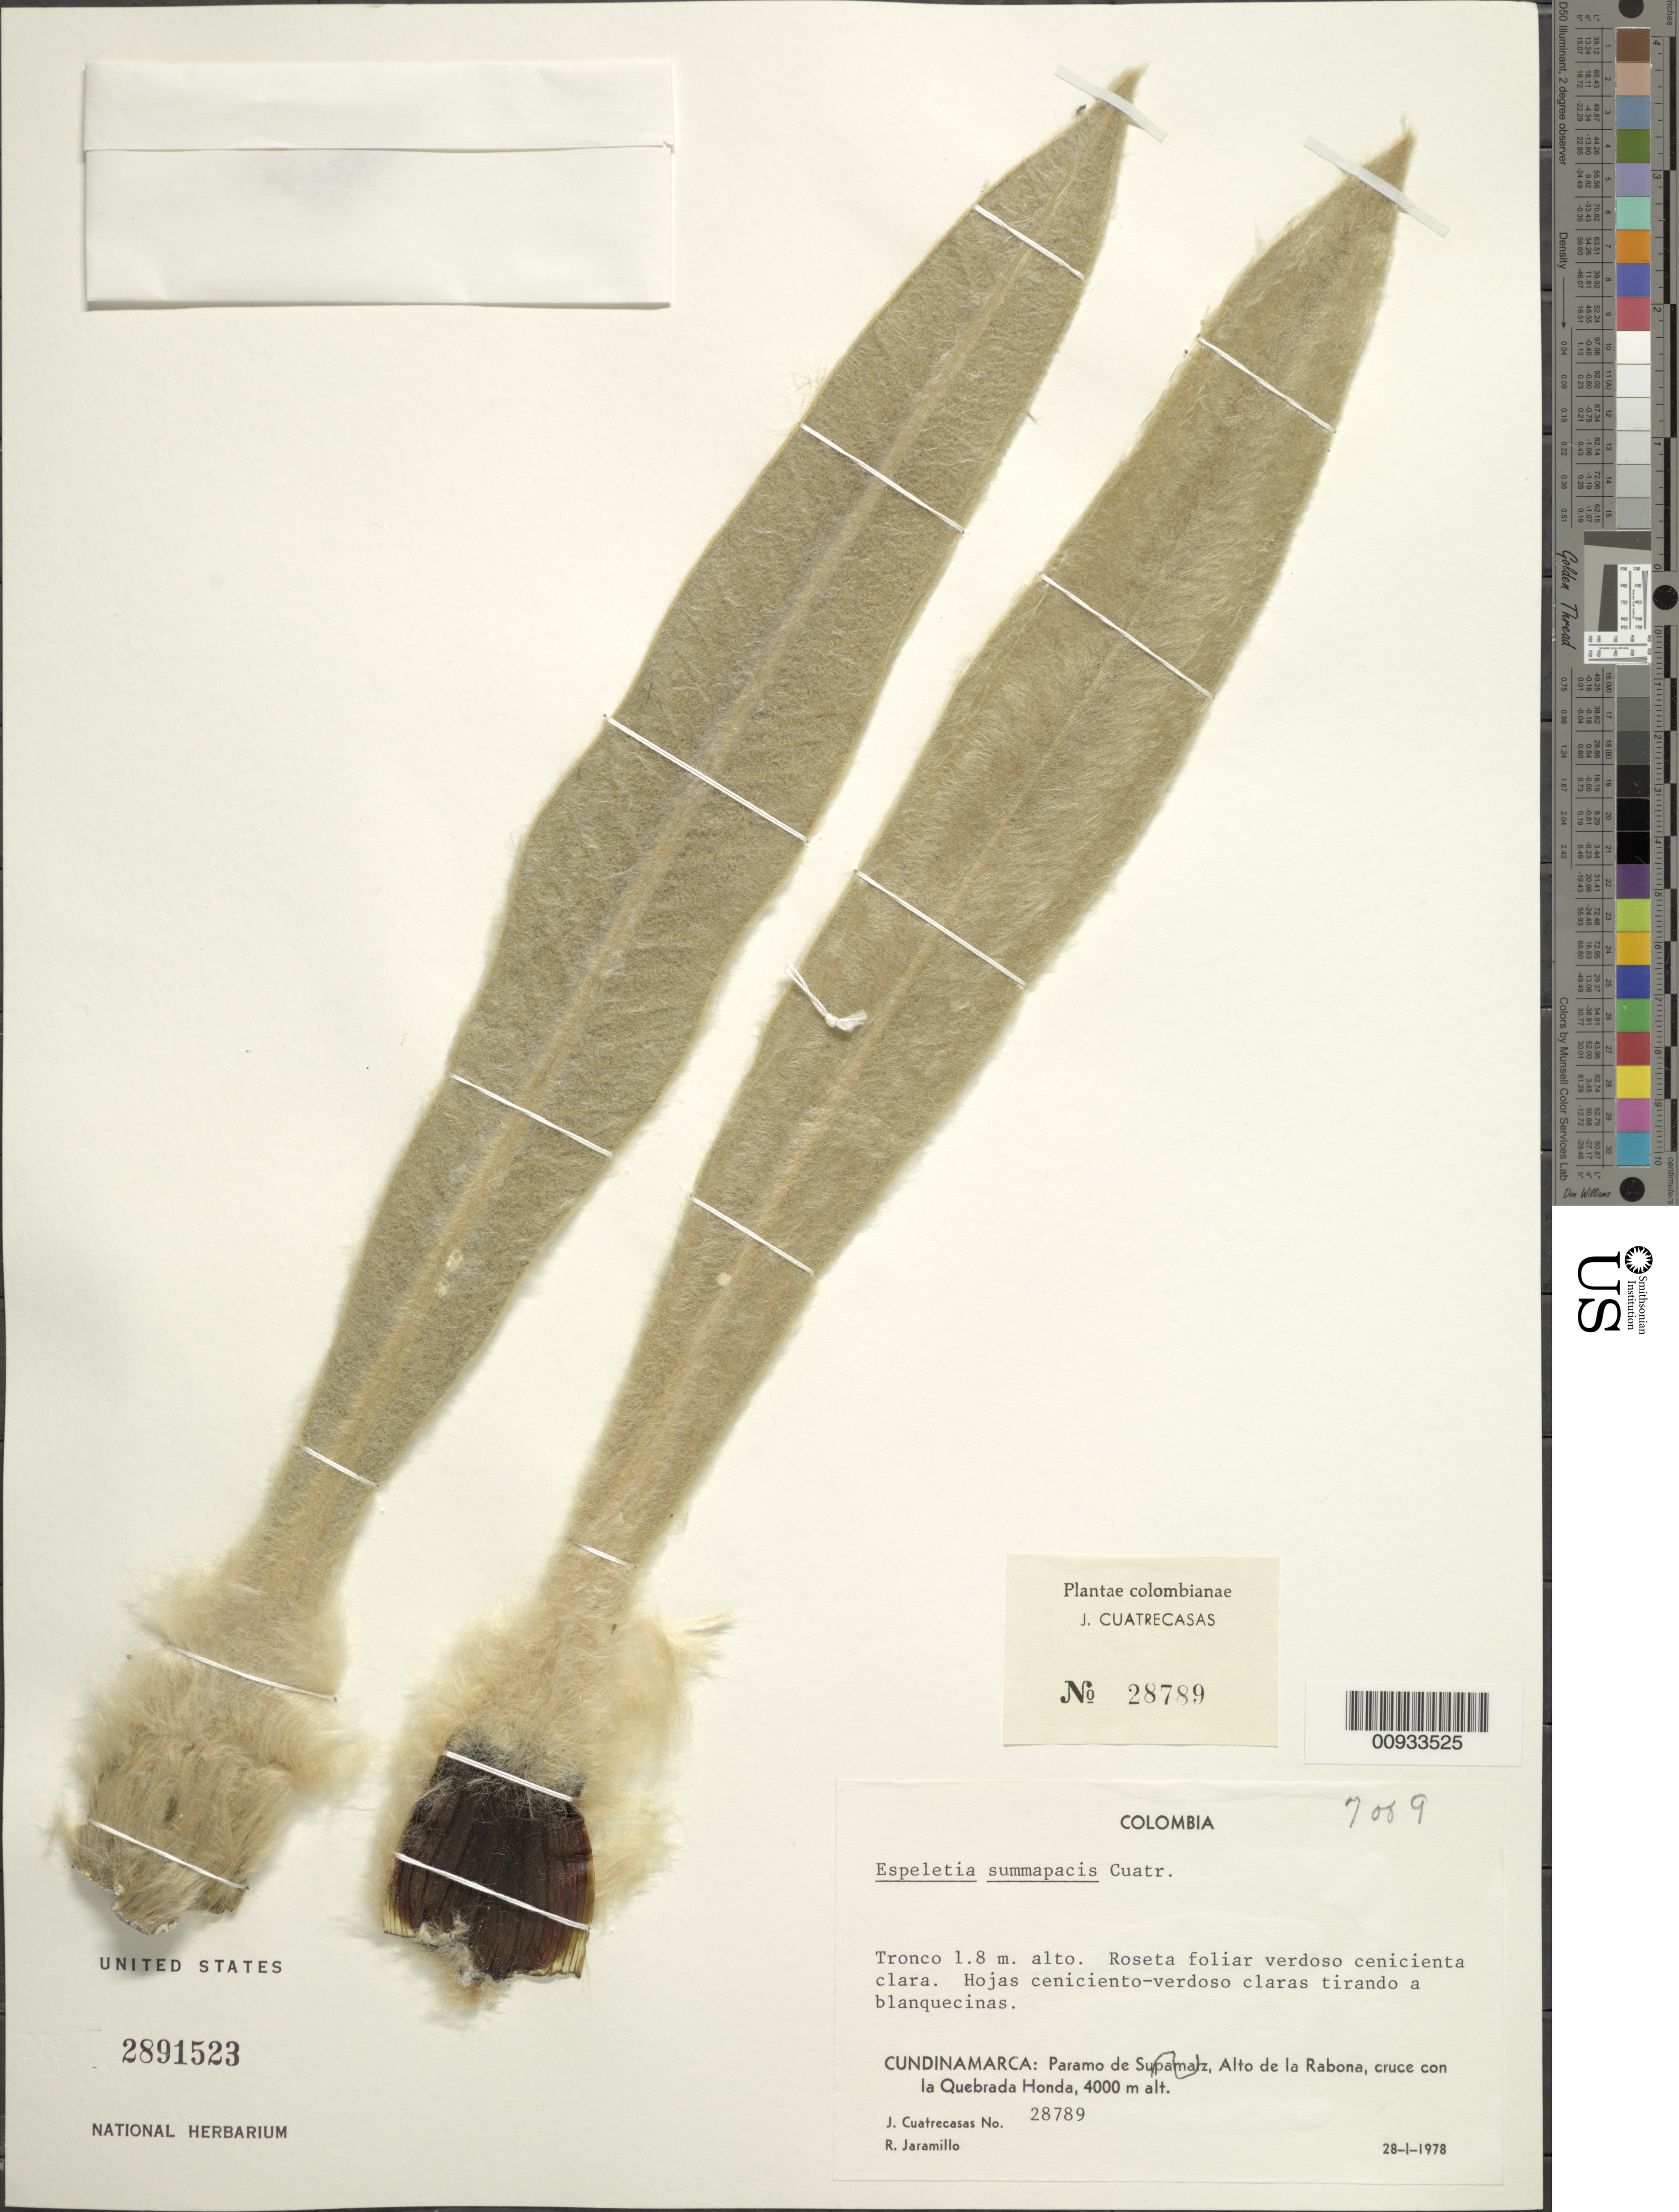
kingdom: Plantae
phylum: Tracheophyta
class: Magnoliopsida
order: Asterales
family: Asteraceae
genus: Espeletia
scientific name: Espeletia summapacis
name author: Cuatrec.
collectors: J. Cuatrecasas & R. Jaramillo M.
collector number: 28789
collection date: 1978-01-28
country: Colombia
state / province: Cundinamarca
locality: Paramo de, Alto de la Rabona, cruce con la Quebrada Honda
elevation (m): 4000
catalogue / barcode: US 2891523